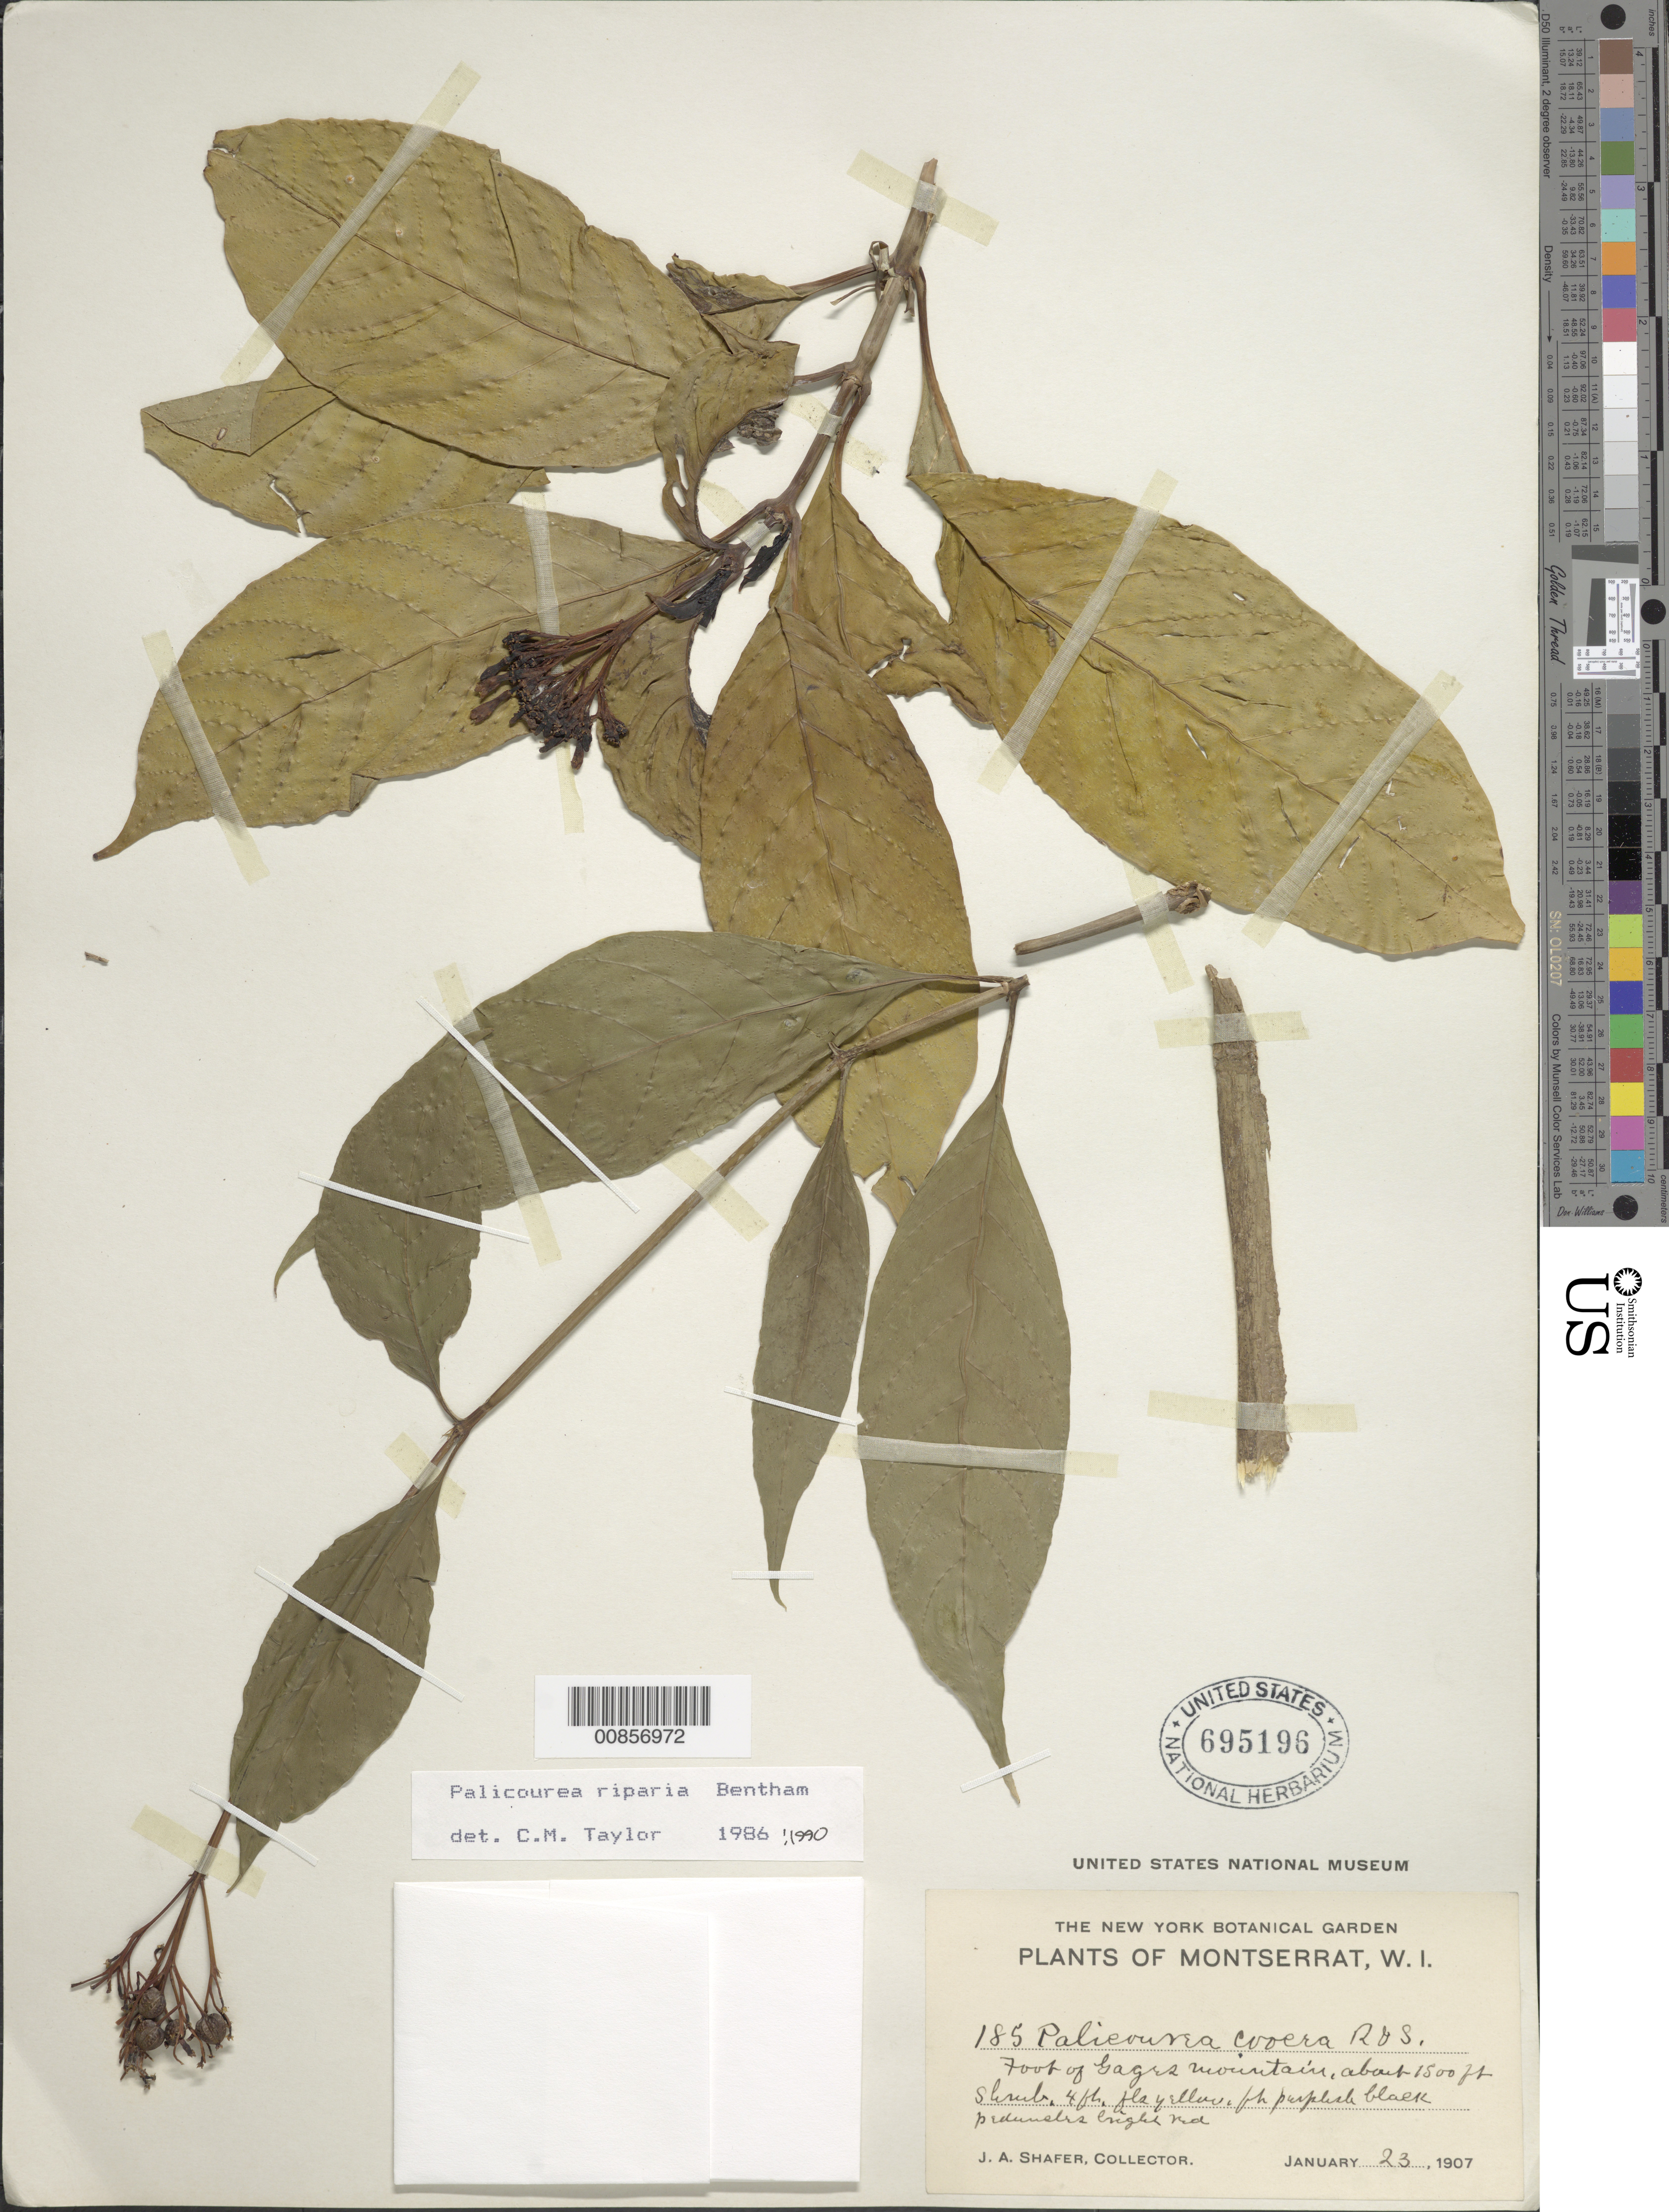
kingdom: Plantae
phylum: Tracheophyta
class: Magnoliopsida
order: Gentianales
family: Rubiaceae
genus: Palicourea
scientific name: Palicourea croceoides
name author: Desv. ex Ham.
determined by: Taylor, Charlotte M.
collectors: J. A. Shafer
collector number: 185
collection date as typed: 23 Jan 1907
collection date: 1907-01-23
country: Montserrat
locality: Foot of Gages Mountain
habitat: Foot of mountain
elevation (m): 457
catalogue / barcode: US 695196